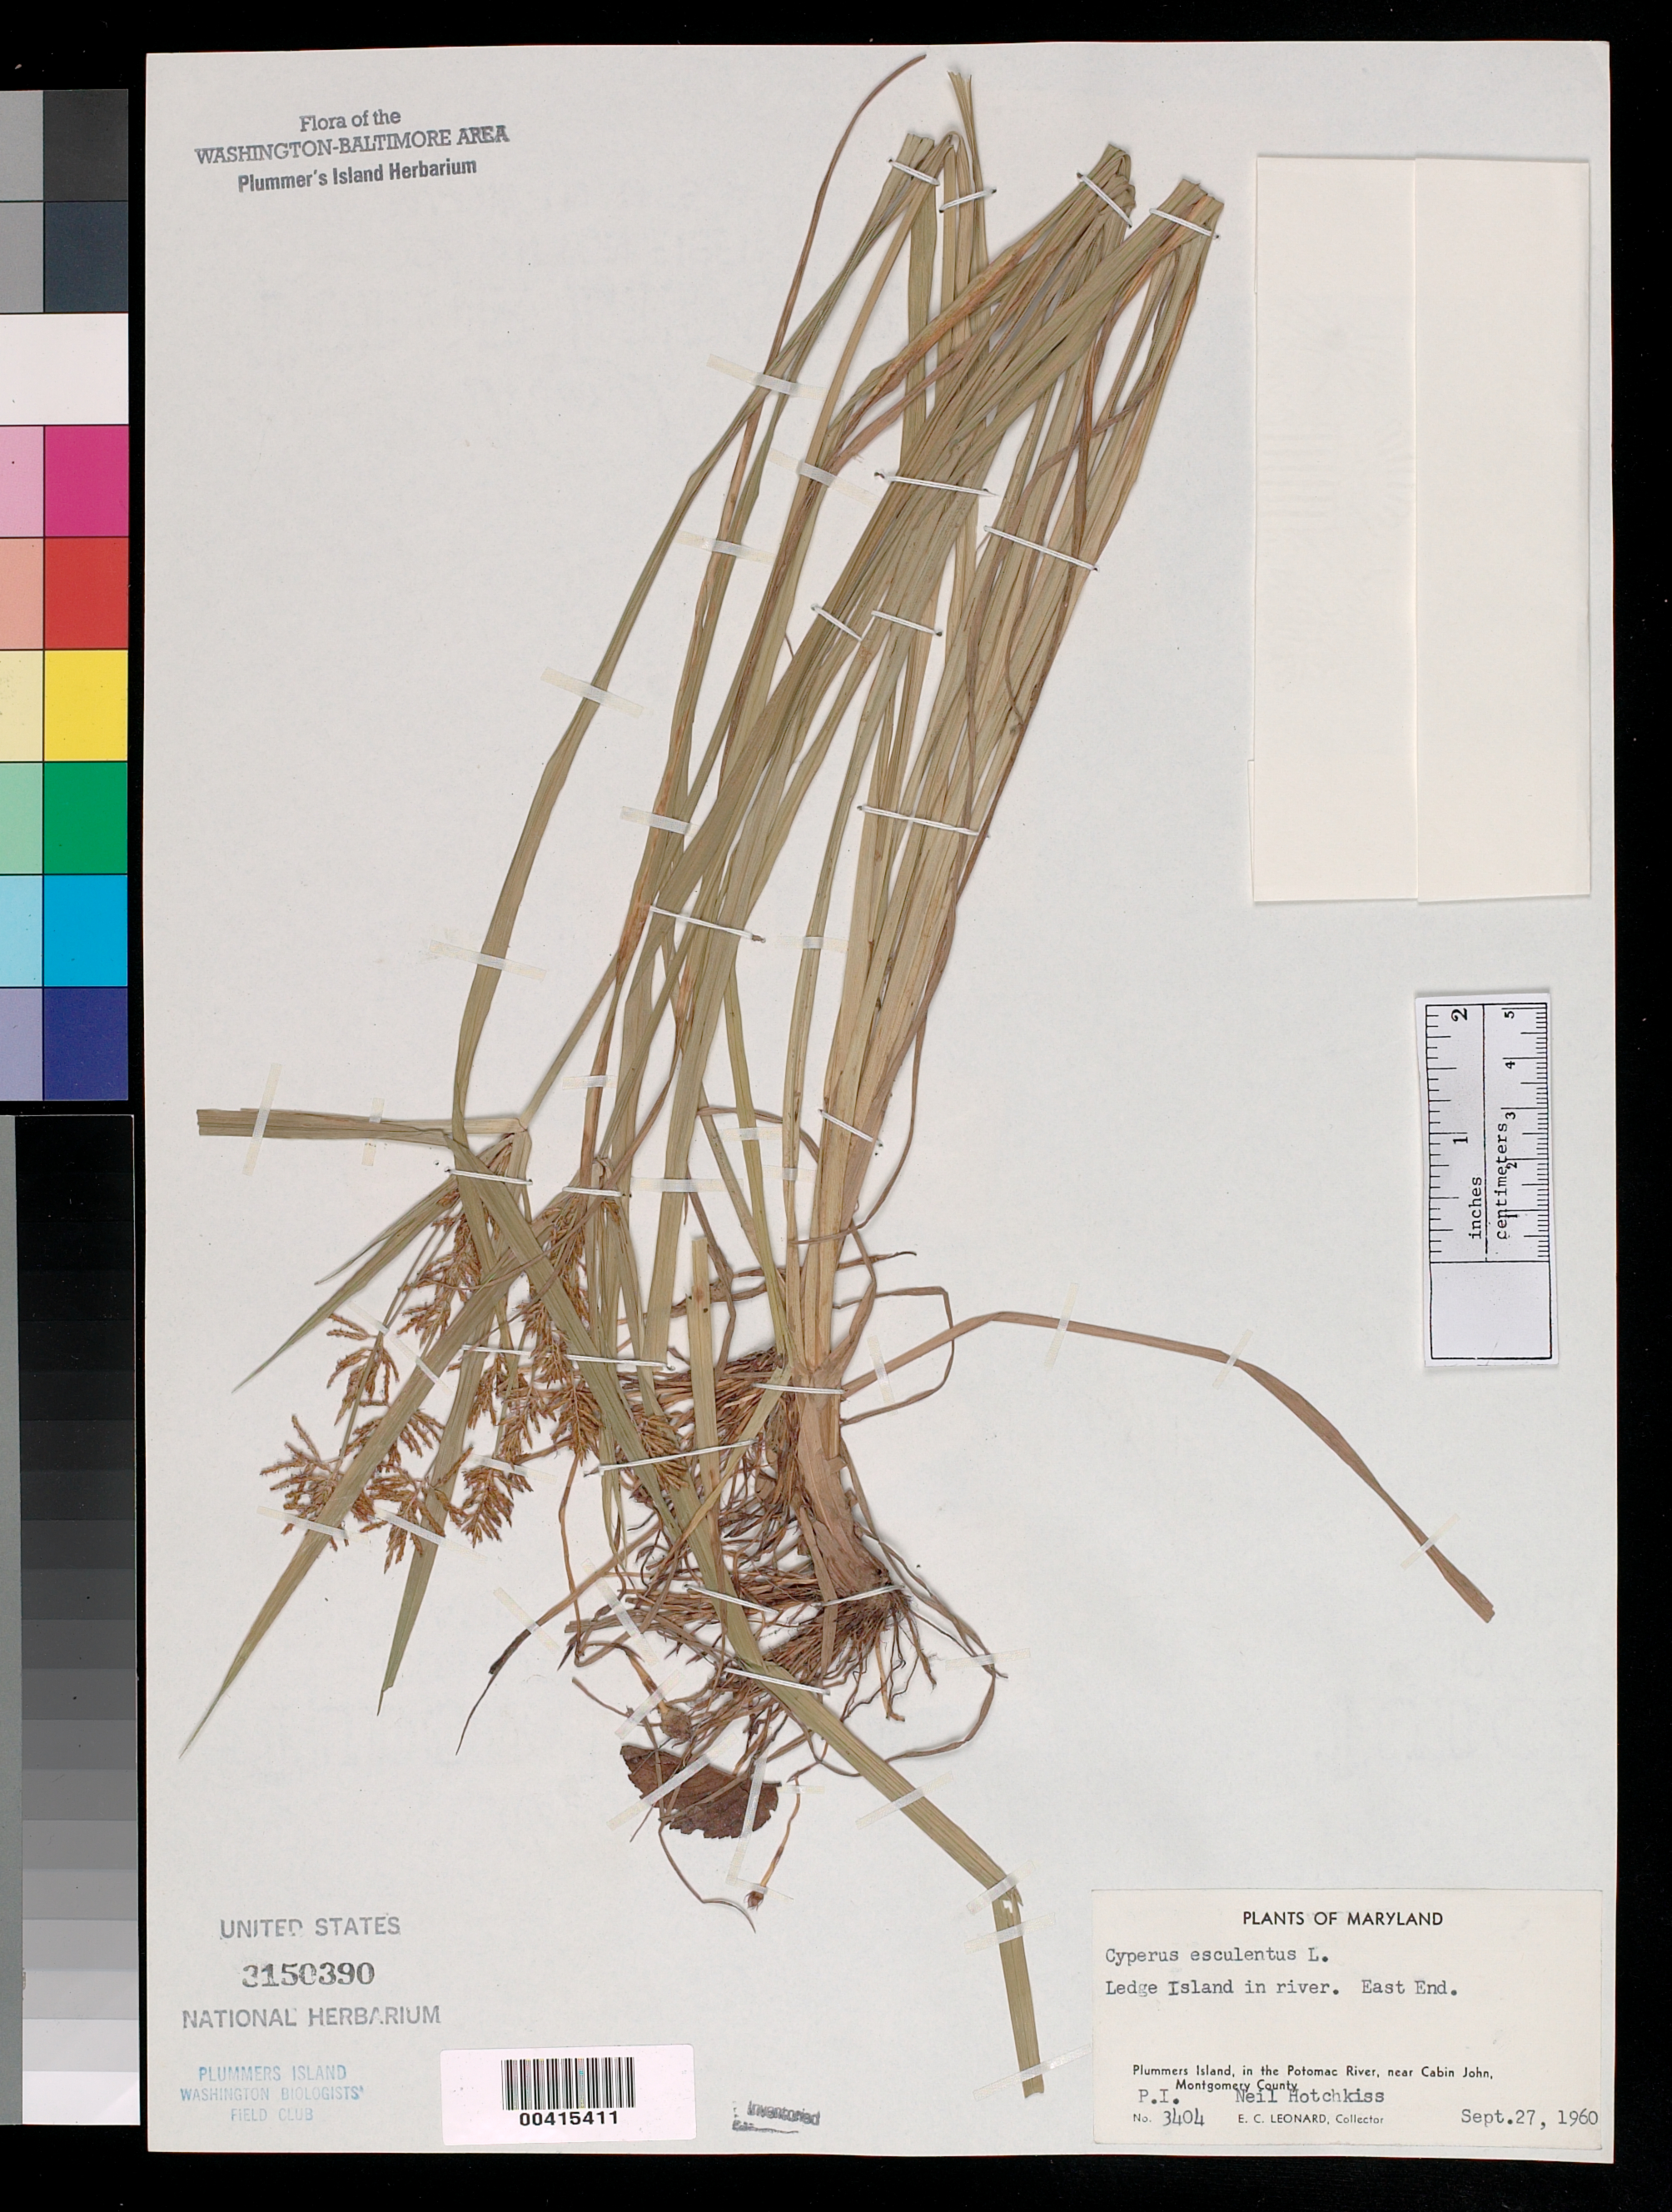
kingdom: Plantae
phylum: Tracheophyta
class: Liliopsida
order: Poales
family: Cyperaceae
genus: Cyperus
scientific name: Cyperus esculentus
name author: L.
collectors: E. C. Leonard & N. Hotchkiss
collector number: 3404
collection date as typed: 27 Sep 1960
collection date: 1960-09-27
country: United States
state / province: Maryland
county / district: Montgomery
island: Plummers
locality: Plummer's Island; east end. Ledge Island in river. C. & O. Canal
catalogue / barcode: US 3150390